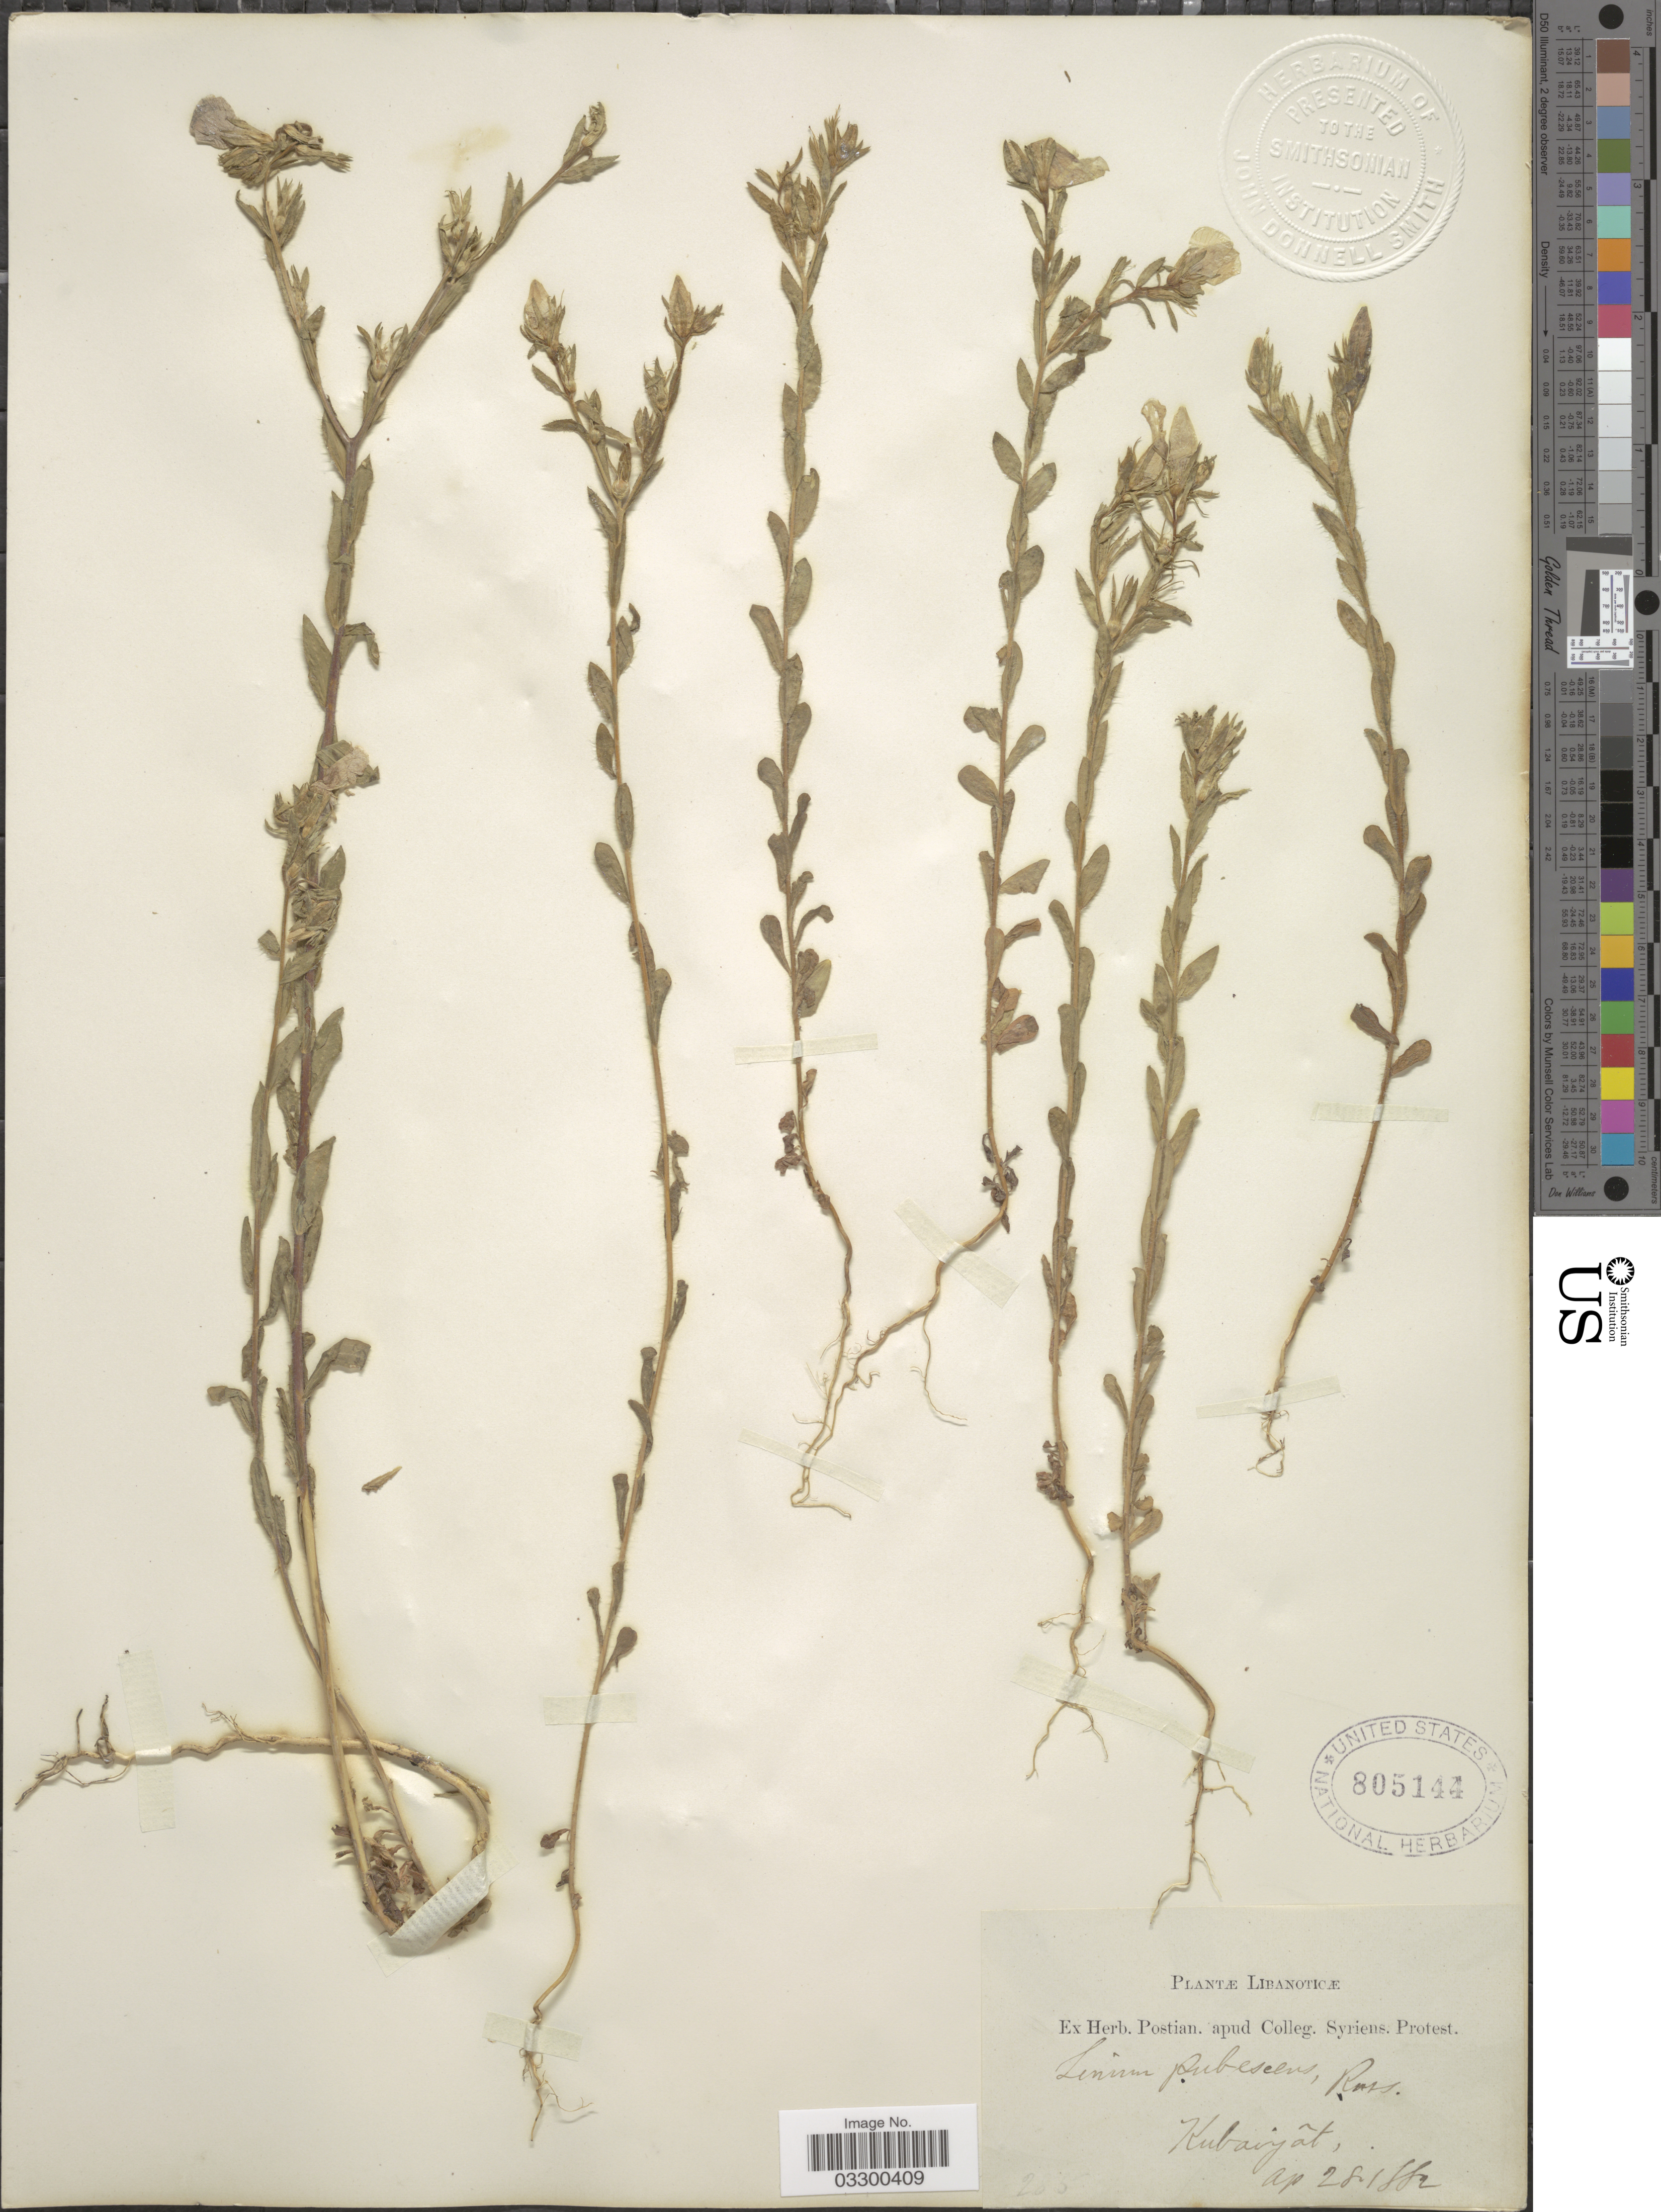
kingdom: Plantae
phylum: Tracheophyta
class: Magnoliopsida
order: Malpighiales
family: Linaceae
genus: Linum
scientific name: Linum pubescens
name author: (Sol.) Banks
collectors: ex herb. Postian. apud Colleg. Syriens. Protest. USE "Fannie P. A. Shepard" (10308853) AS PRIMARY COLLECTOR INSTEAD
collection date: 1882-04-28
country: Lebanon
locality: Kubaiyãt.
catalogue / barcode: US 805144